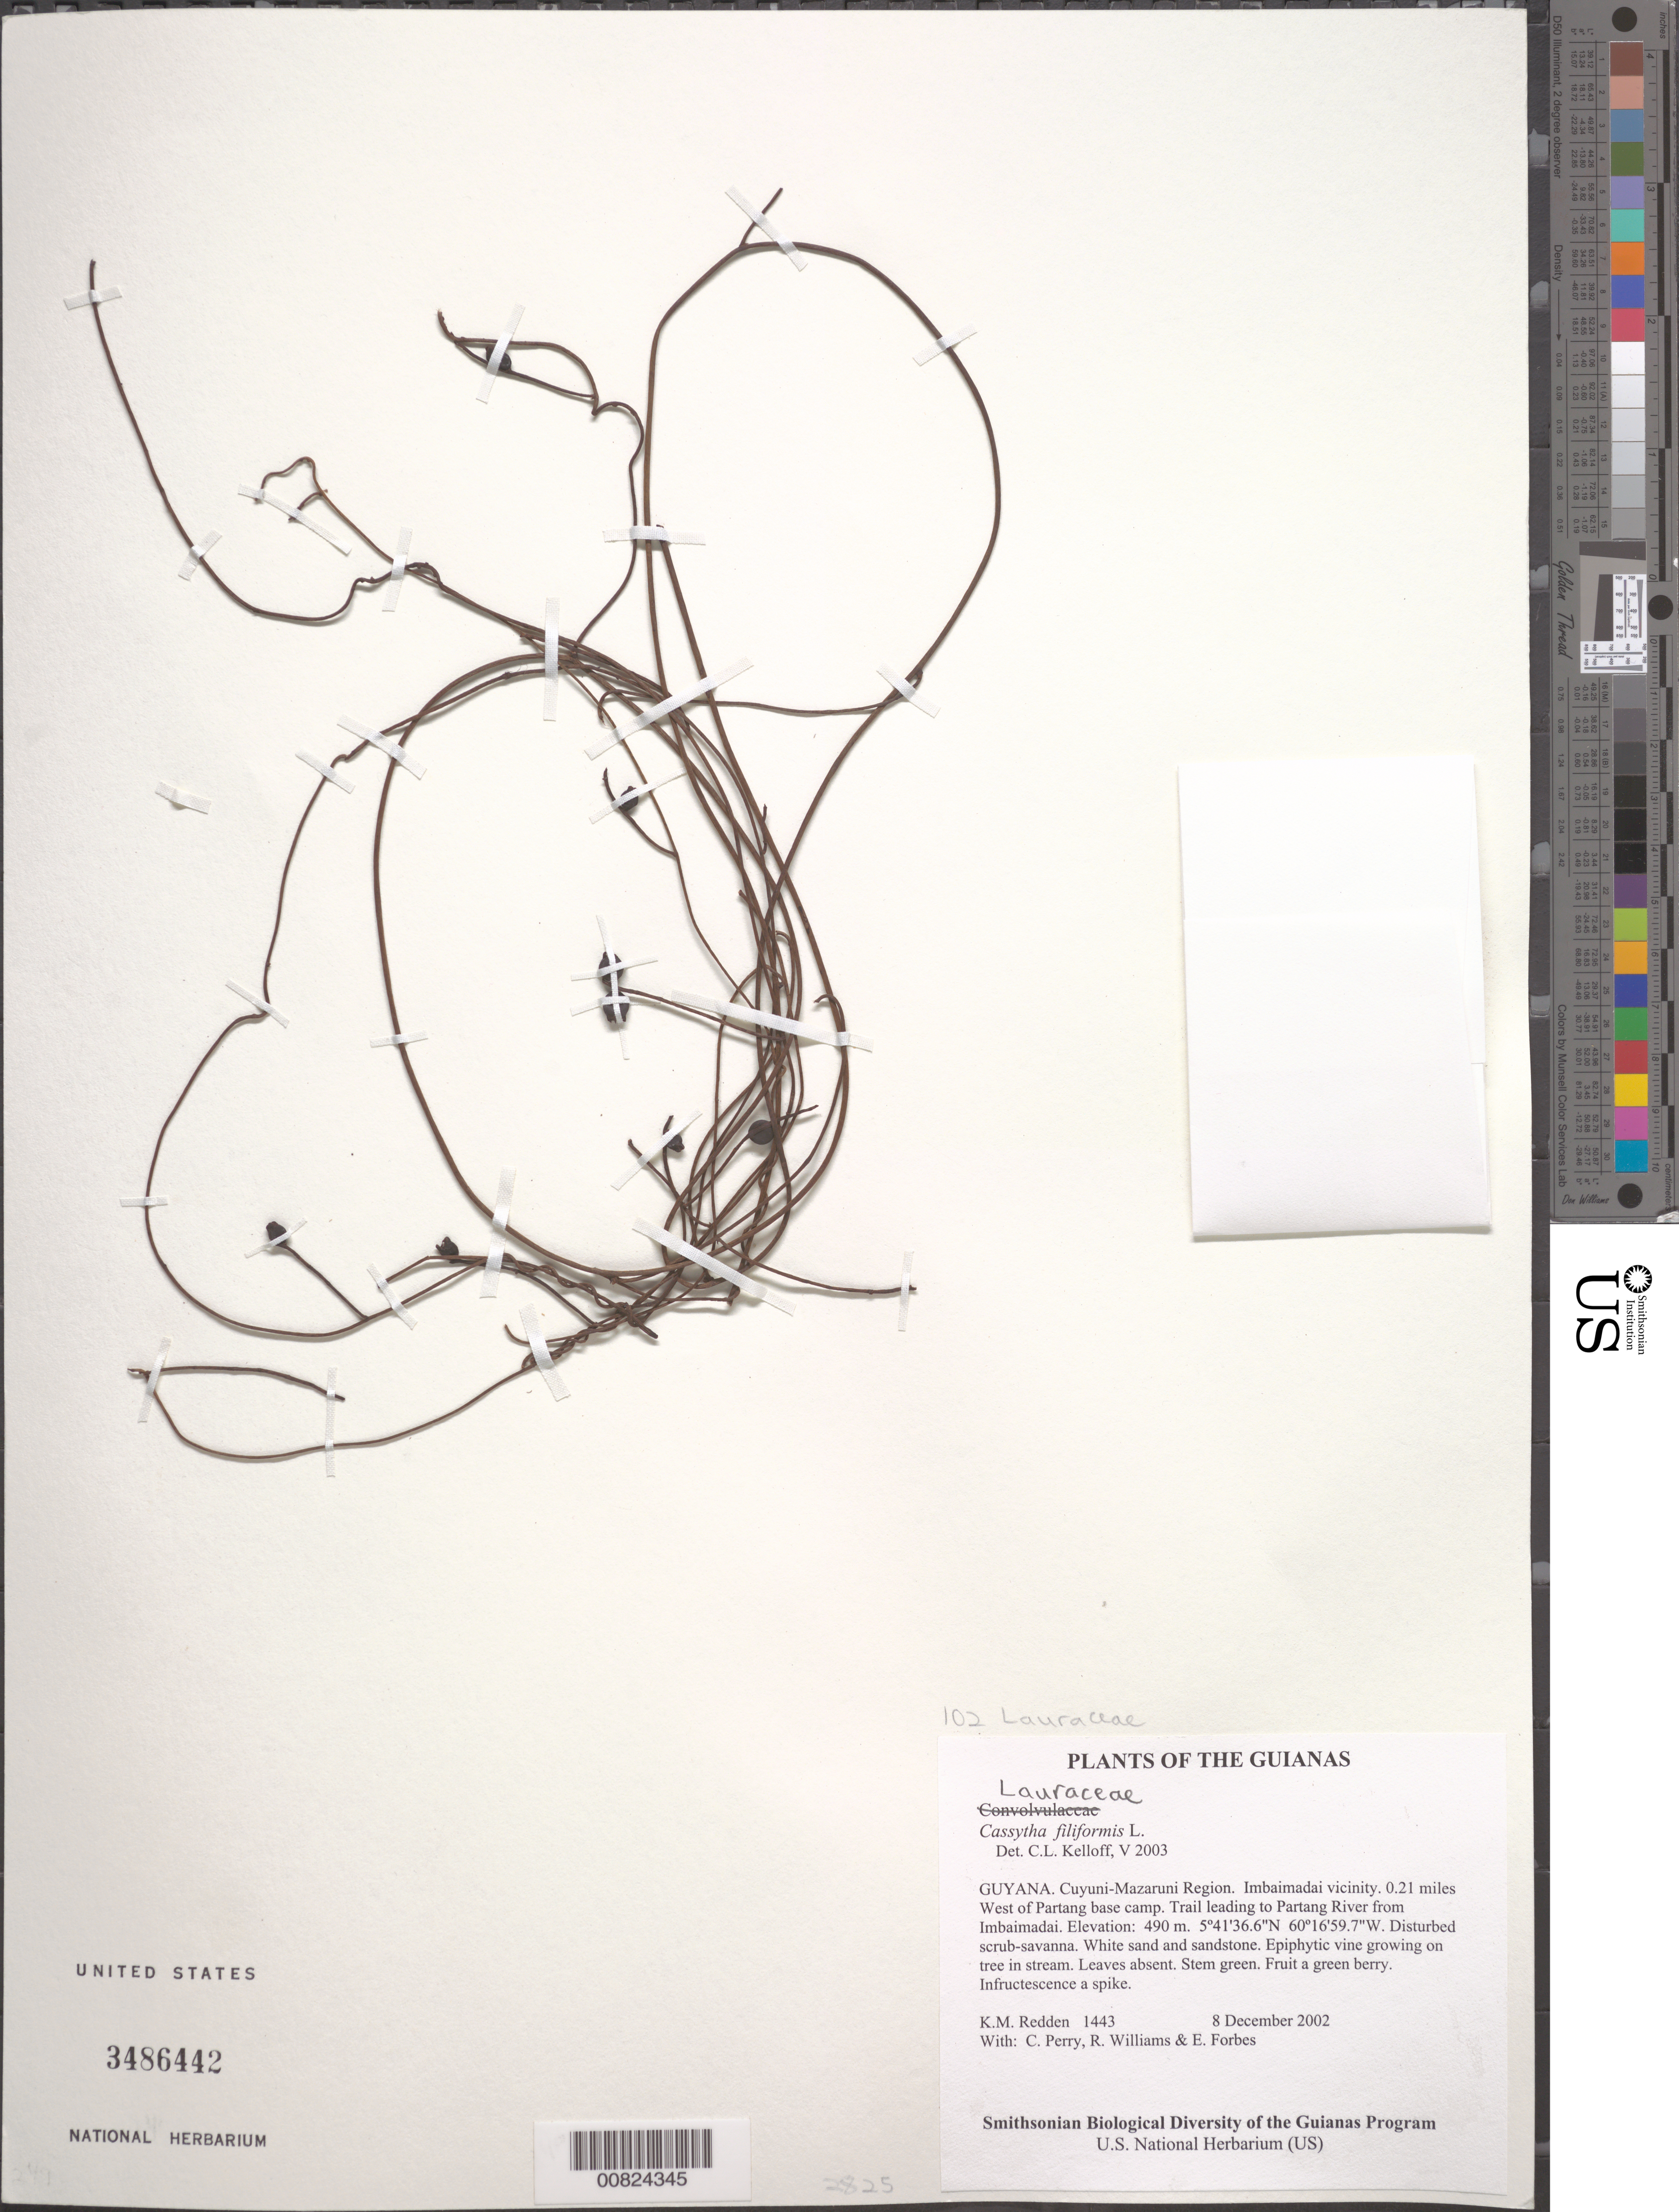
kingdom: Plantae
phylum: Tracheophyta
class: Magnoliopsida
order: Laurales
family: Lauraceae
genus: Cassytha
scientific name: Cassytha filiformis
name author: L.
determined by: Kelloff, Carol L., (US), Smithsonian Institution - National Museum of Natural History (UNITED STATES)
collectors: K. M. Redden, C. Perry, R. Williams & E. Forbes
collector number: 1443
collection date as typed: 8 December 2002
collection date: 2002-12-08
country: Guyana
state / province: Cuyuni-Mazaruni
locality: Imbaimadai vicinity. 0.21 miles West of Partang base camp. Trail leading to Partang River from Imbaimadai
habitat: Disturbed scrub-savanna. White sand and sandstone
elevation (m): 490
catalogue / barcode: US 3486442